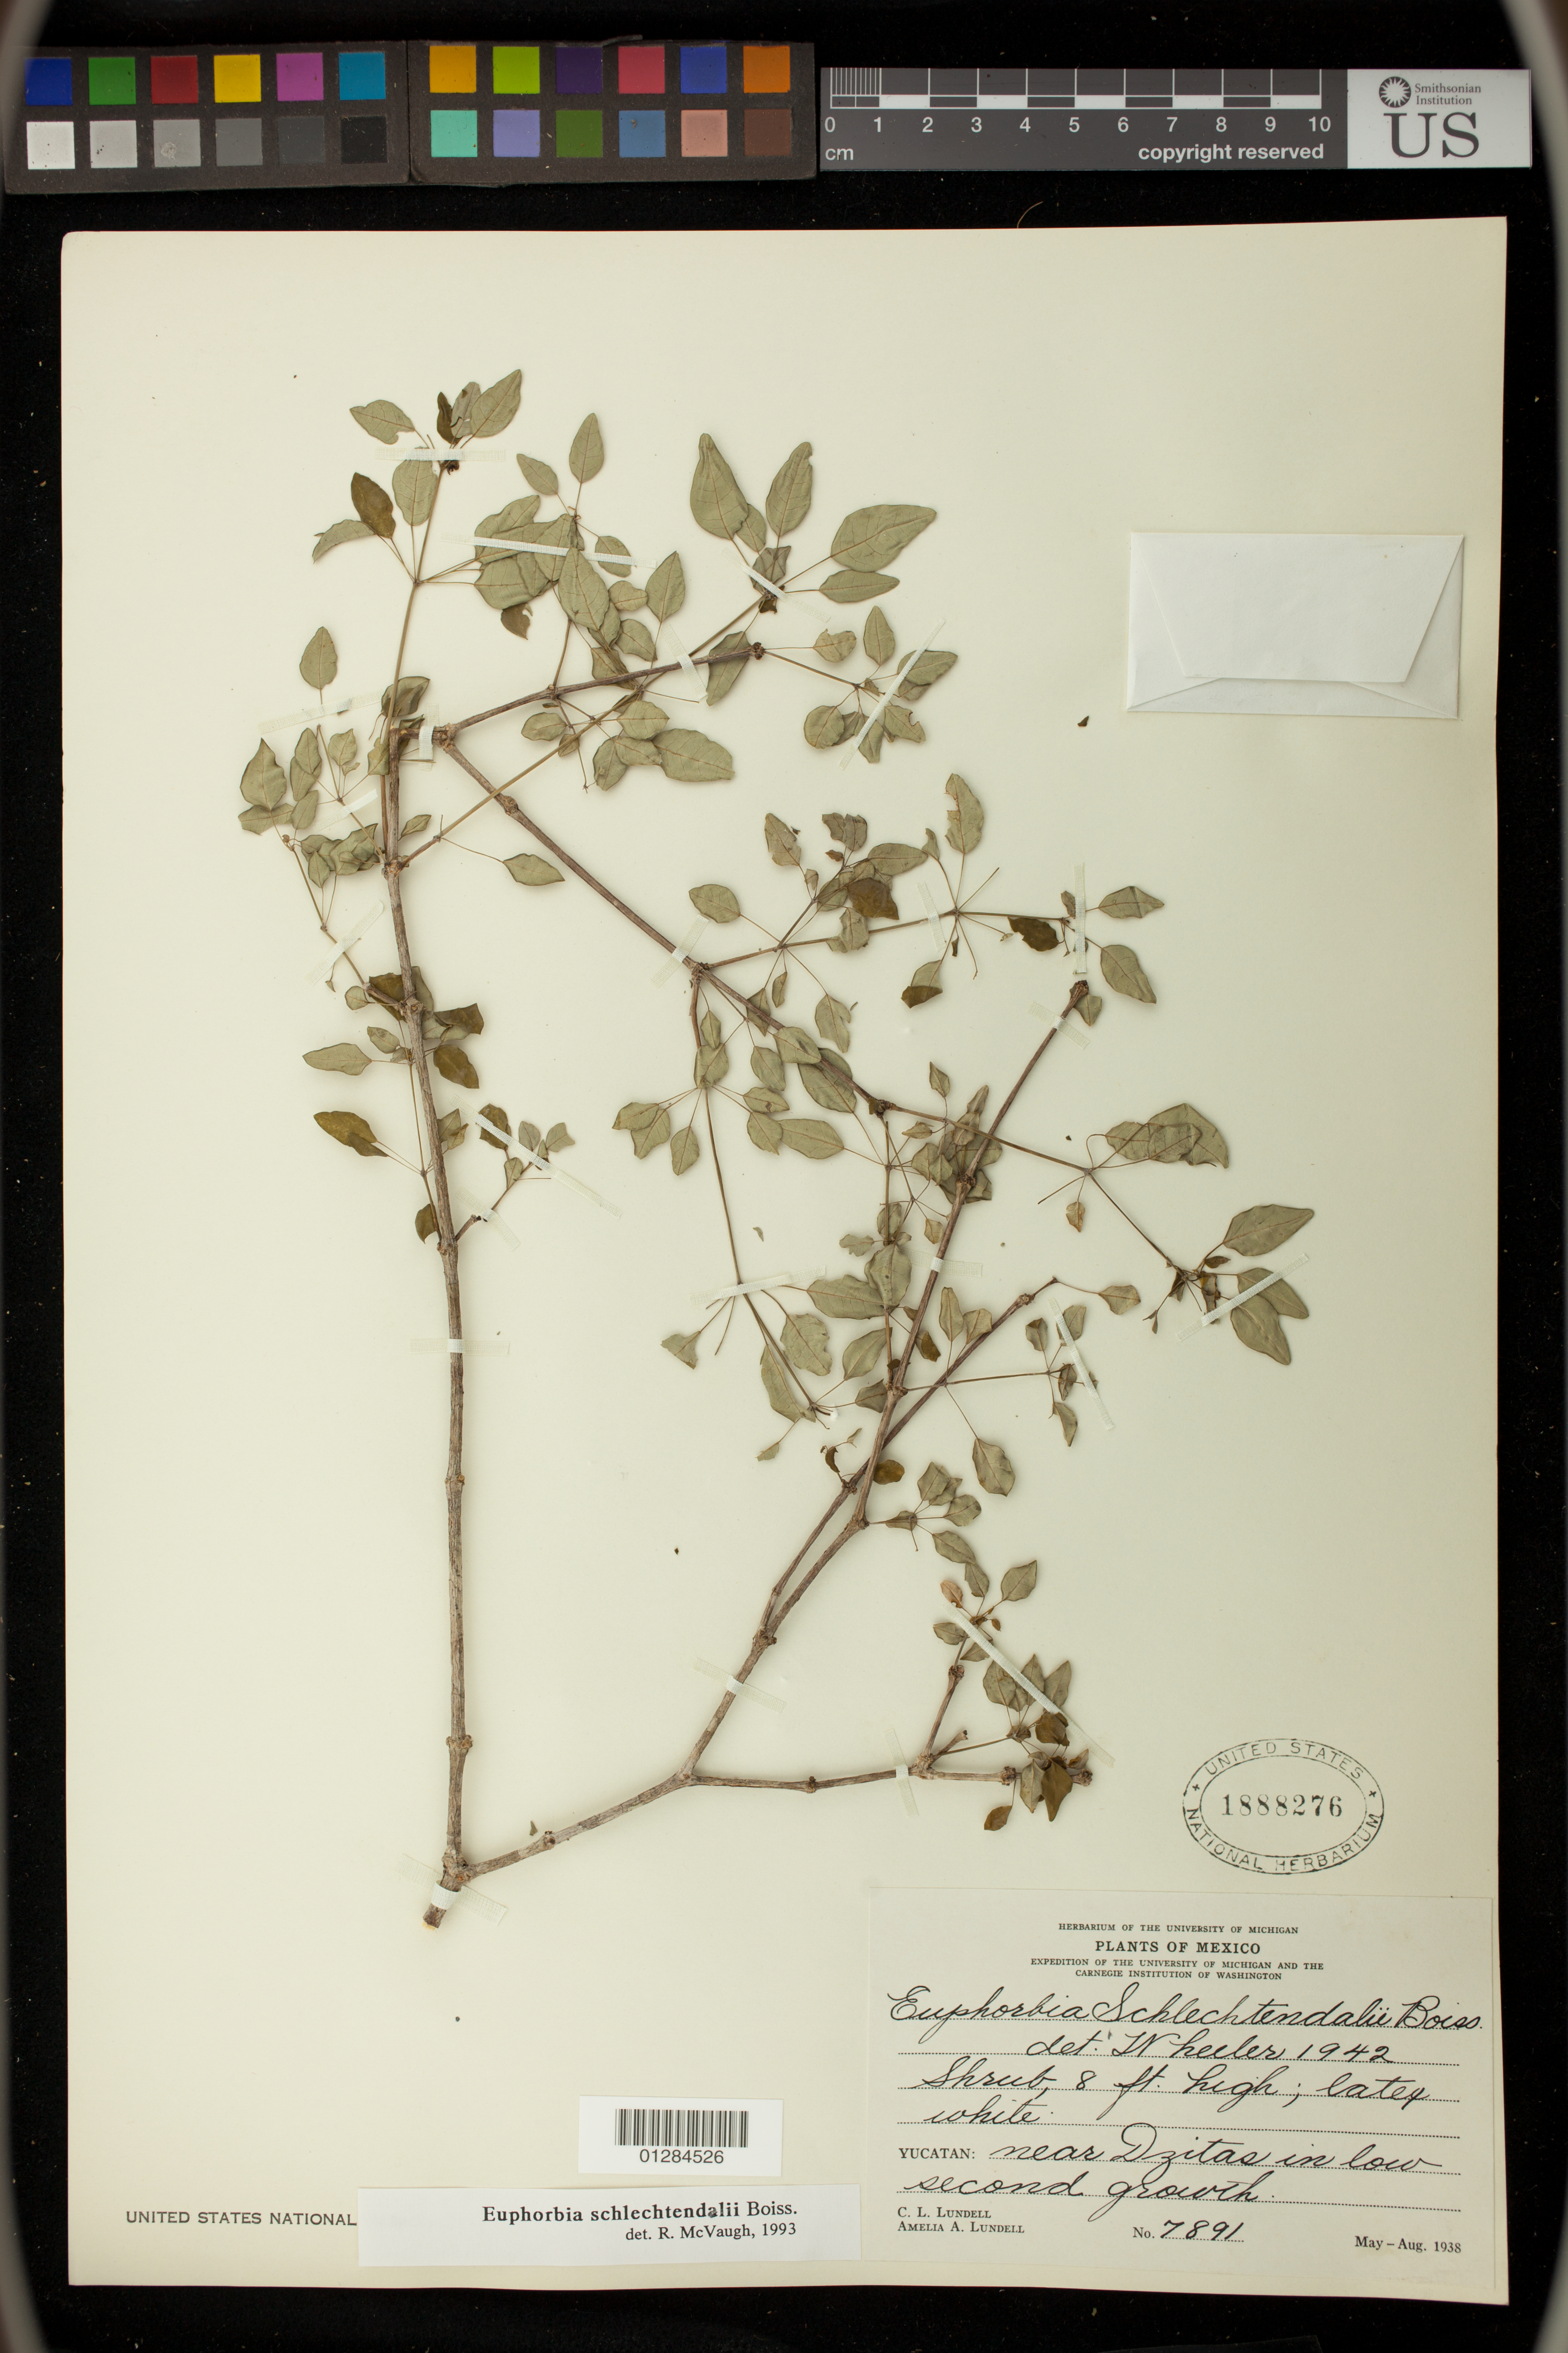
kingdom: Plantae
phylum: Tracheophyta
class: Magnoliopsida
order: Malpighiales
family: Euphorbiaceae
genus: Euphorbia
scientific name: Euphorbia schlechtendalii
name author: Boiss.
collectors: C. L. Lundell & A. A. Lundell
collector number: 7891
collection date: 1938-05/1938-08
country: Mexico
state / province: Yucatán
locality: near Dzitas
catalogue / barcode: US 1888276